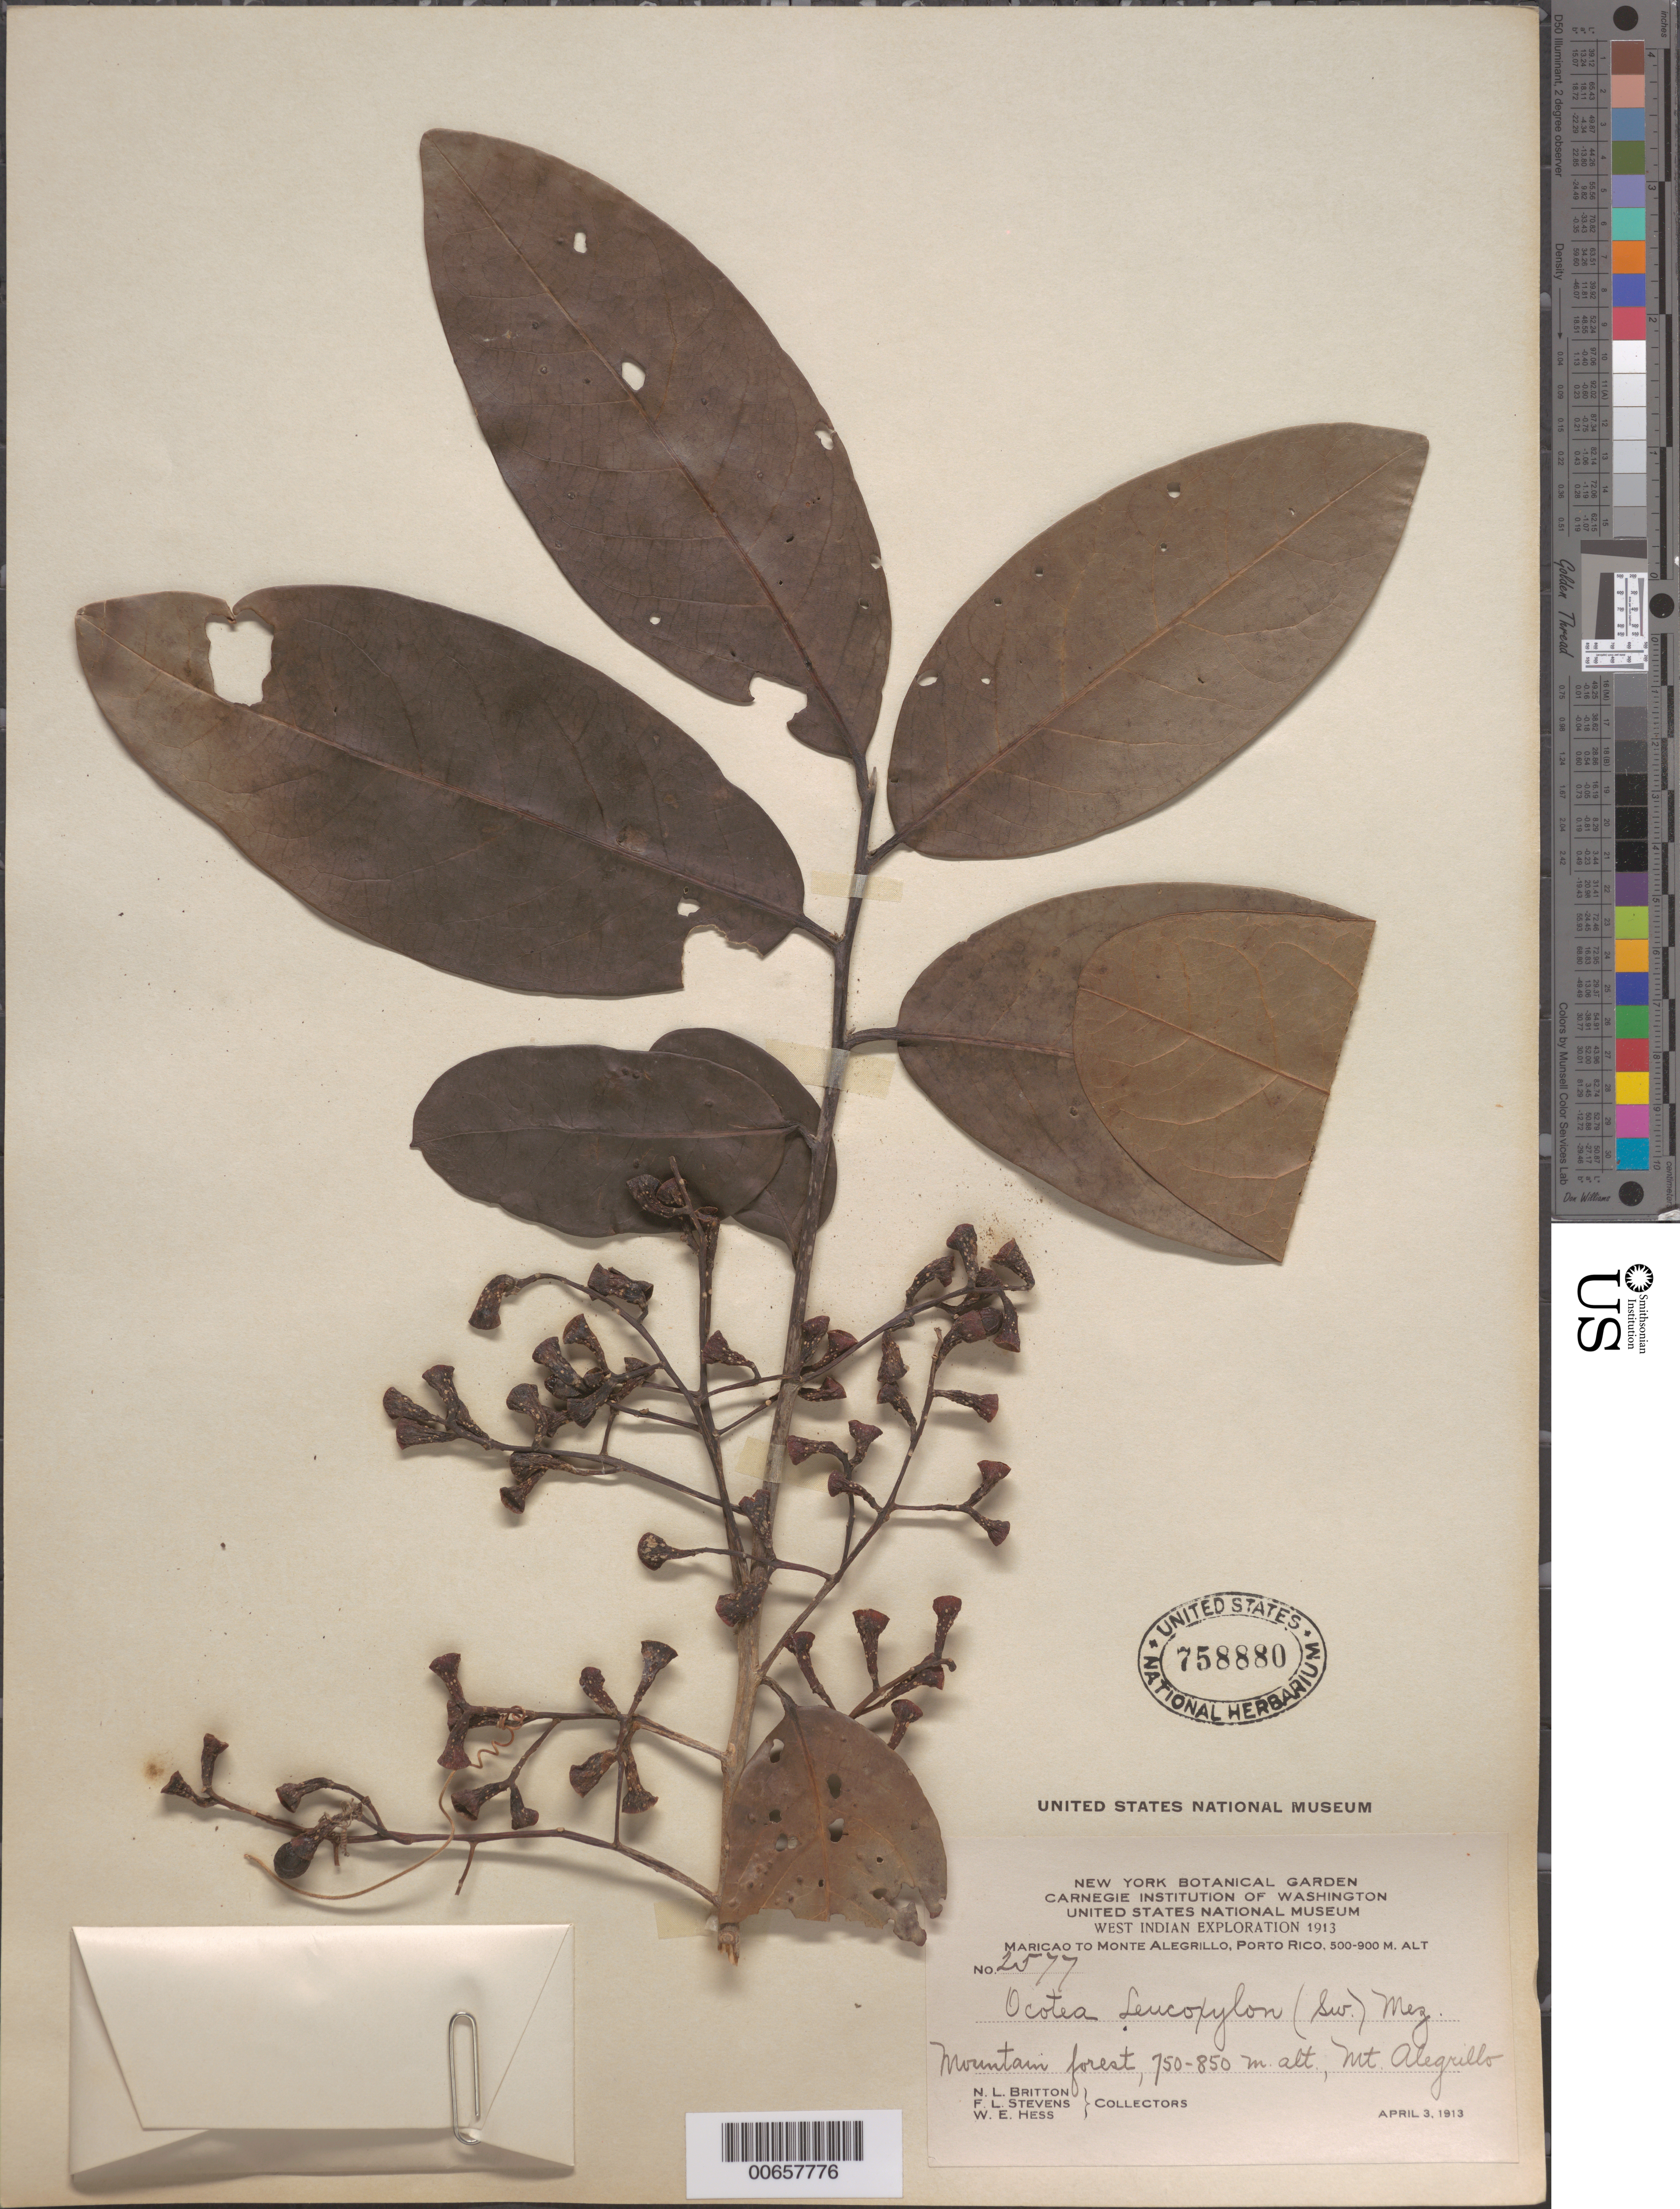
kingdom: Plantae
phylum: Tracheophyta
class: Magnoliopsida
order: Laurales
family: Lauraceae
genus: Ocotea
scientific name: Ocotea leucoxylon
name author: (Sw.) Laness.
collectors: N. Britton, F. L. Stevens & W. Hess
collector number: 2577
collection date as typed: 03 Apr 1913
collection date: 1913-04-03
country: Puerto Rico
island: Greater Antilles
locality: Maricao to Monte Alegrillo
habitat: Mountain forest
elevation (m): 750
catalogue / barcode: US 758880